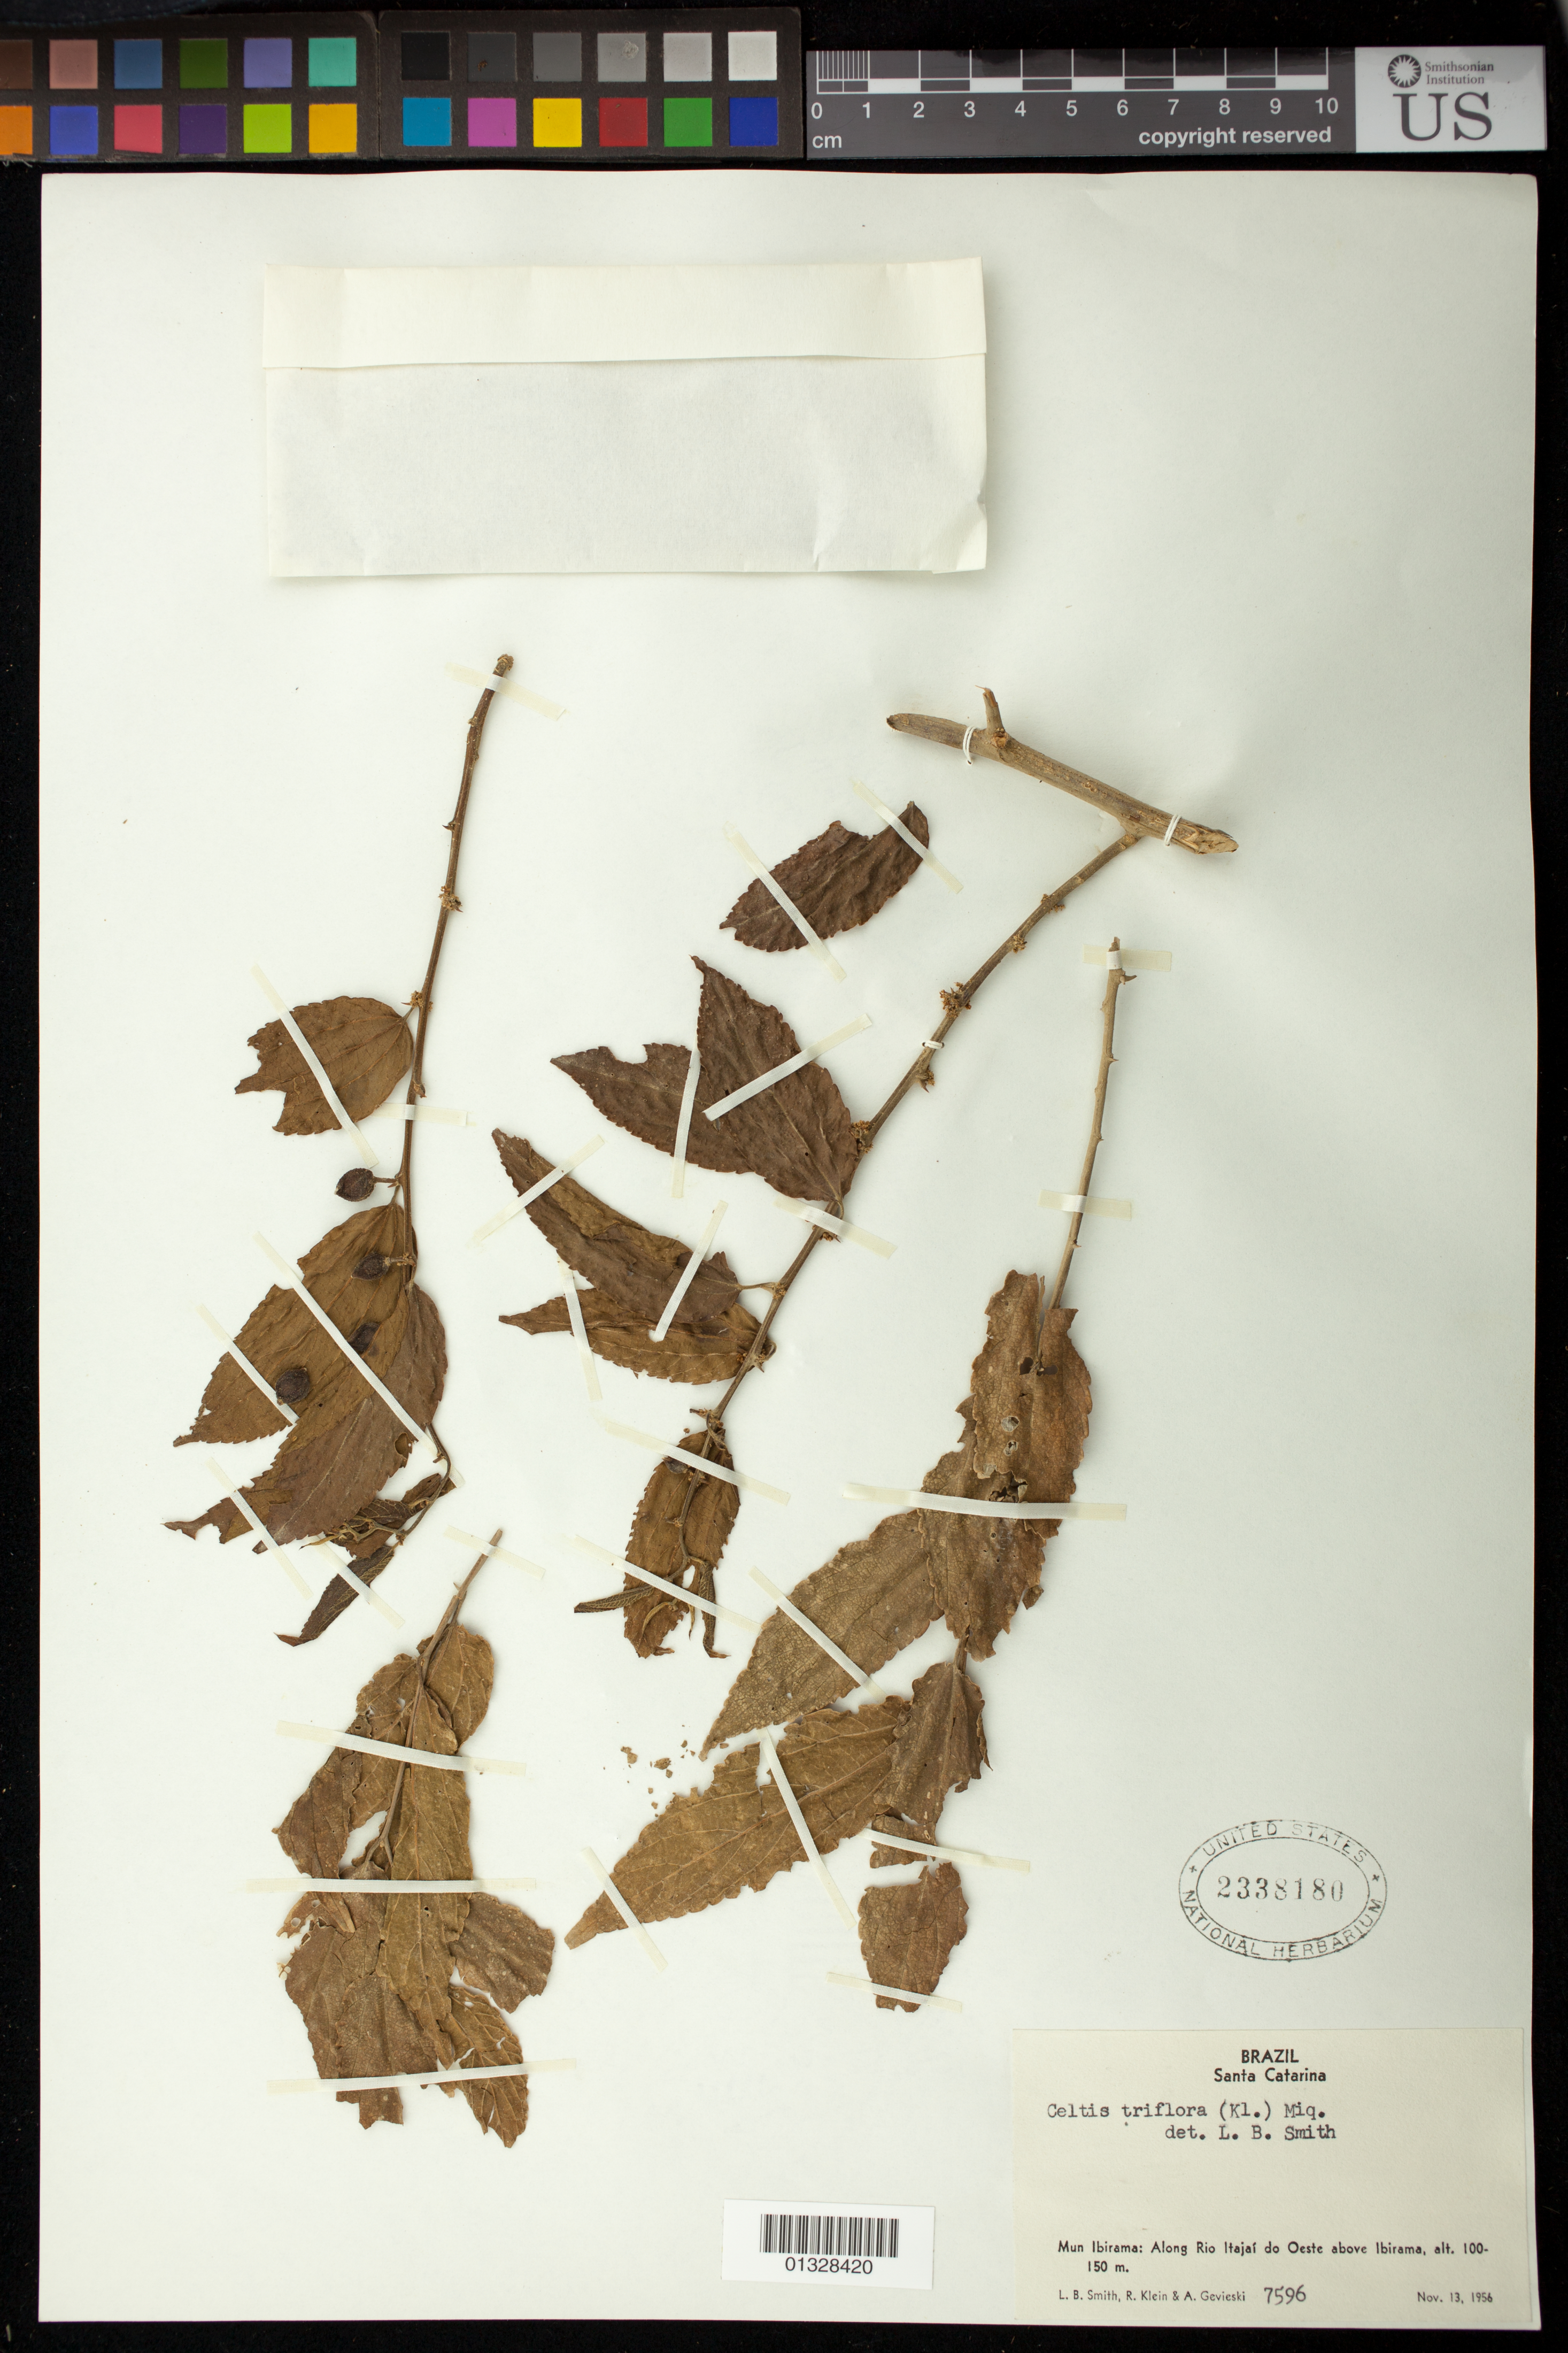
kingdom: Plantae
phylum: Tracheophyta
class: Magnoliopsida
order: Rosales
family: Cannabaceae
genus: Celtis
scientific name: Celtis triflora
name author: (Klotzsch) Ruiz ex Miq.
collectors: L. Smith, R. M. Klein & A. Gevieski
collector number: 7596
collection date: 1956-11-13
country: Brazil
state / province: Santa Catarina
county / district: Ibirama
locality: Along Rio Itajaí do Oeste above Ipiranga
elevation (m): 100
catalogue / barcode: US 2338180